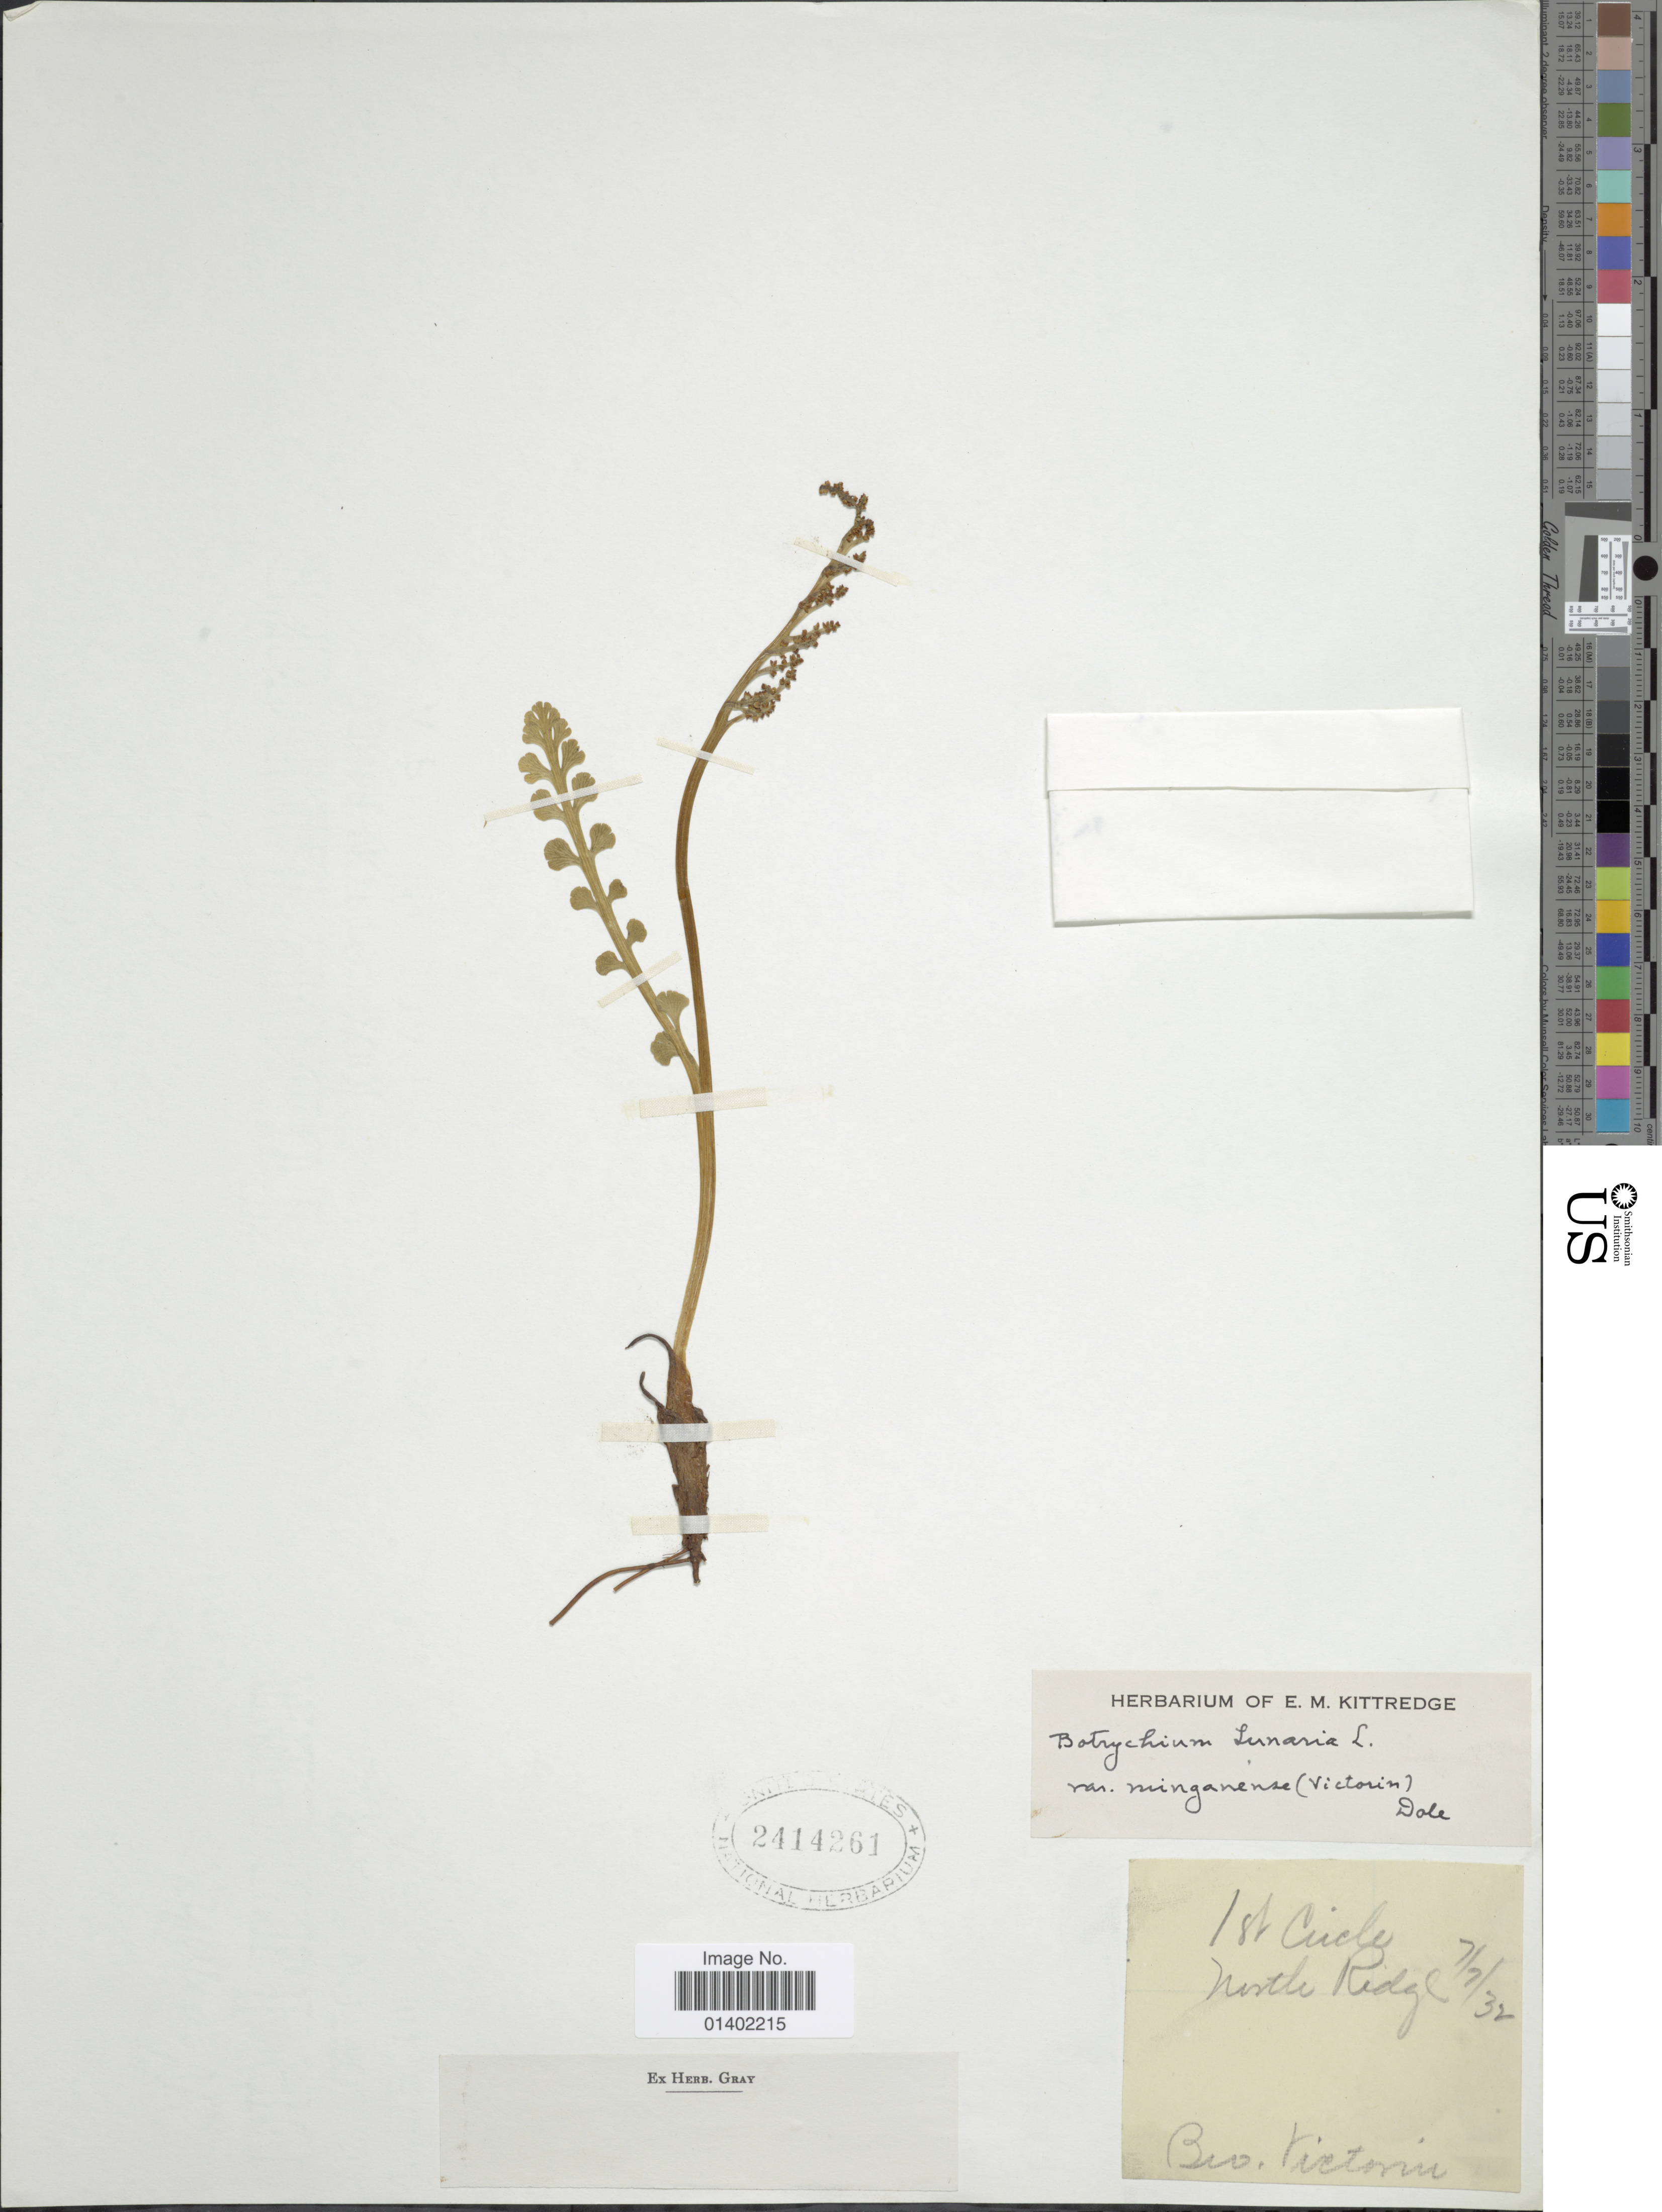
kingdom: Plantae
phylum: Tracheophyta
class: Polypodiopsida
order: Ophioglossales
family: Ophioglossaceae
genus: Botrychium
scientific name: Botrychium minganense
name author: Vict.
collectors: B. Victorin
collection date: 1932-07-07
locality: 1st circle, Wistle Ridge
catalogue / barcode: US 2414261